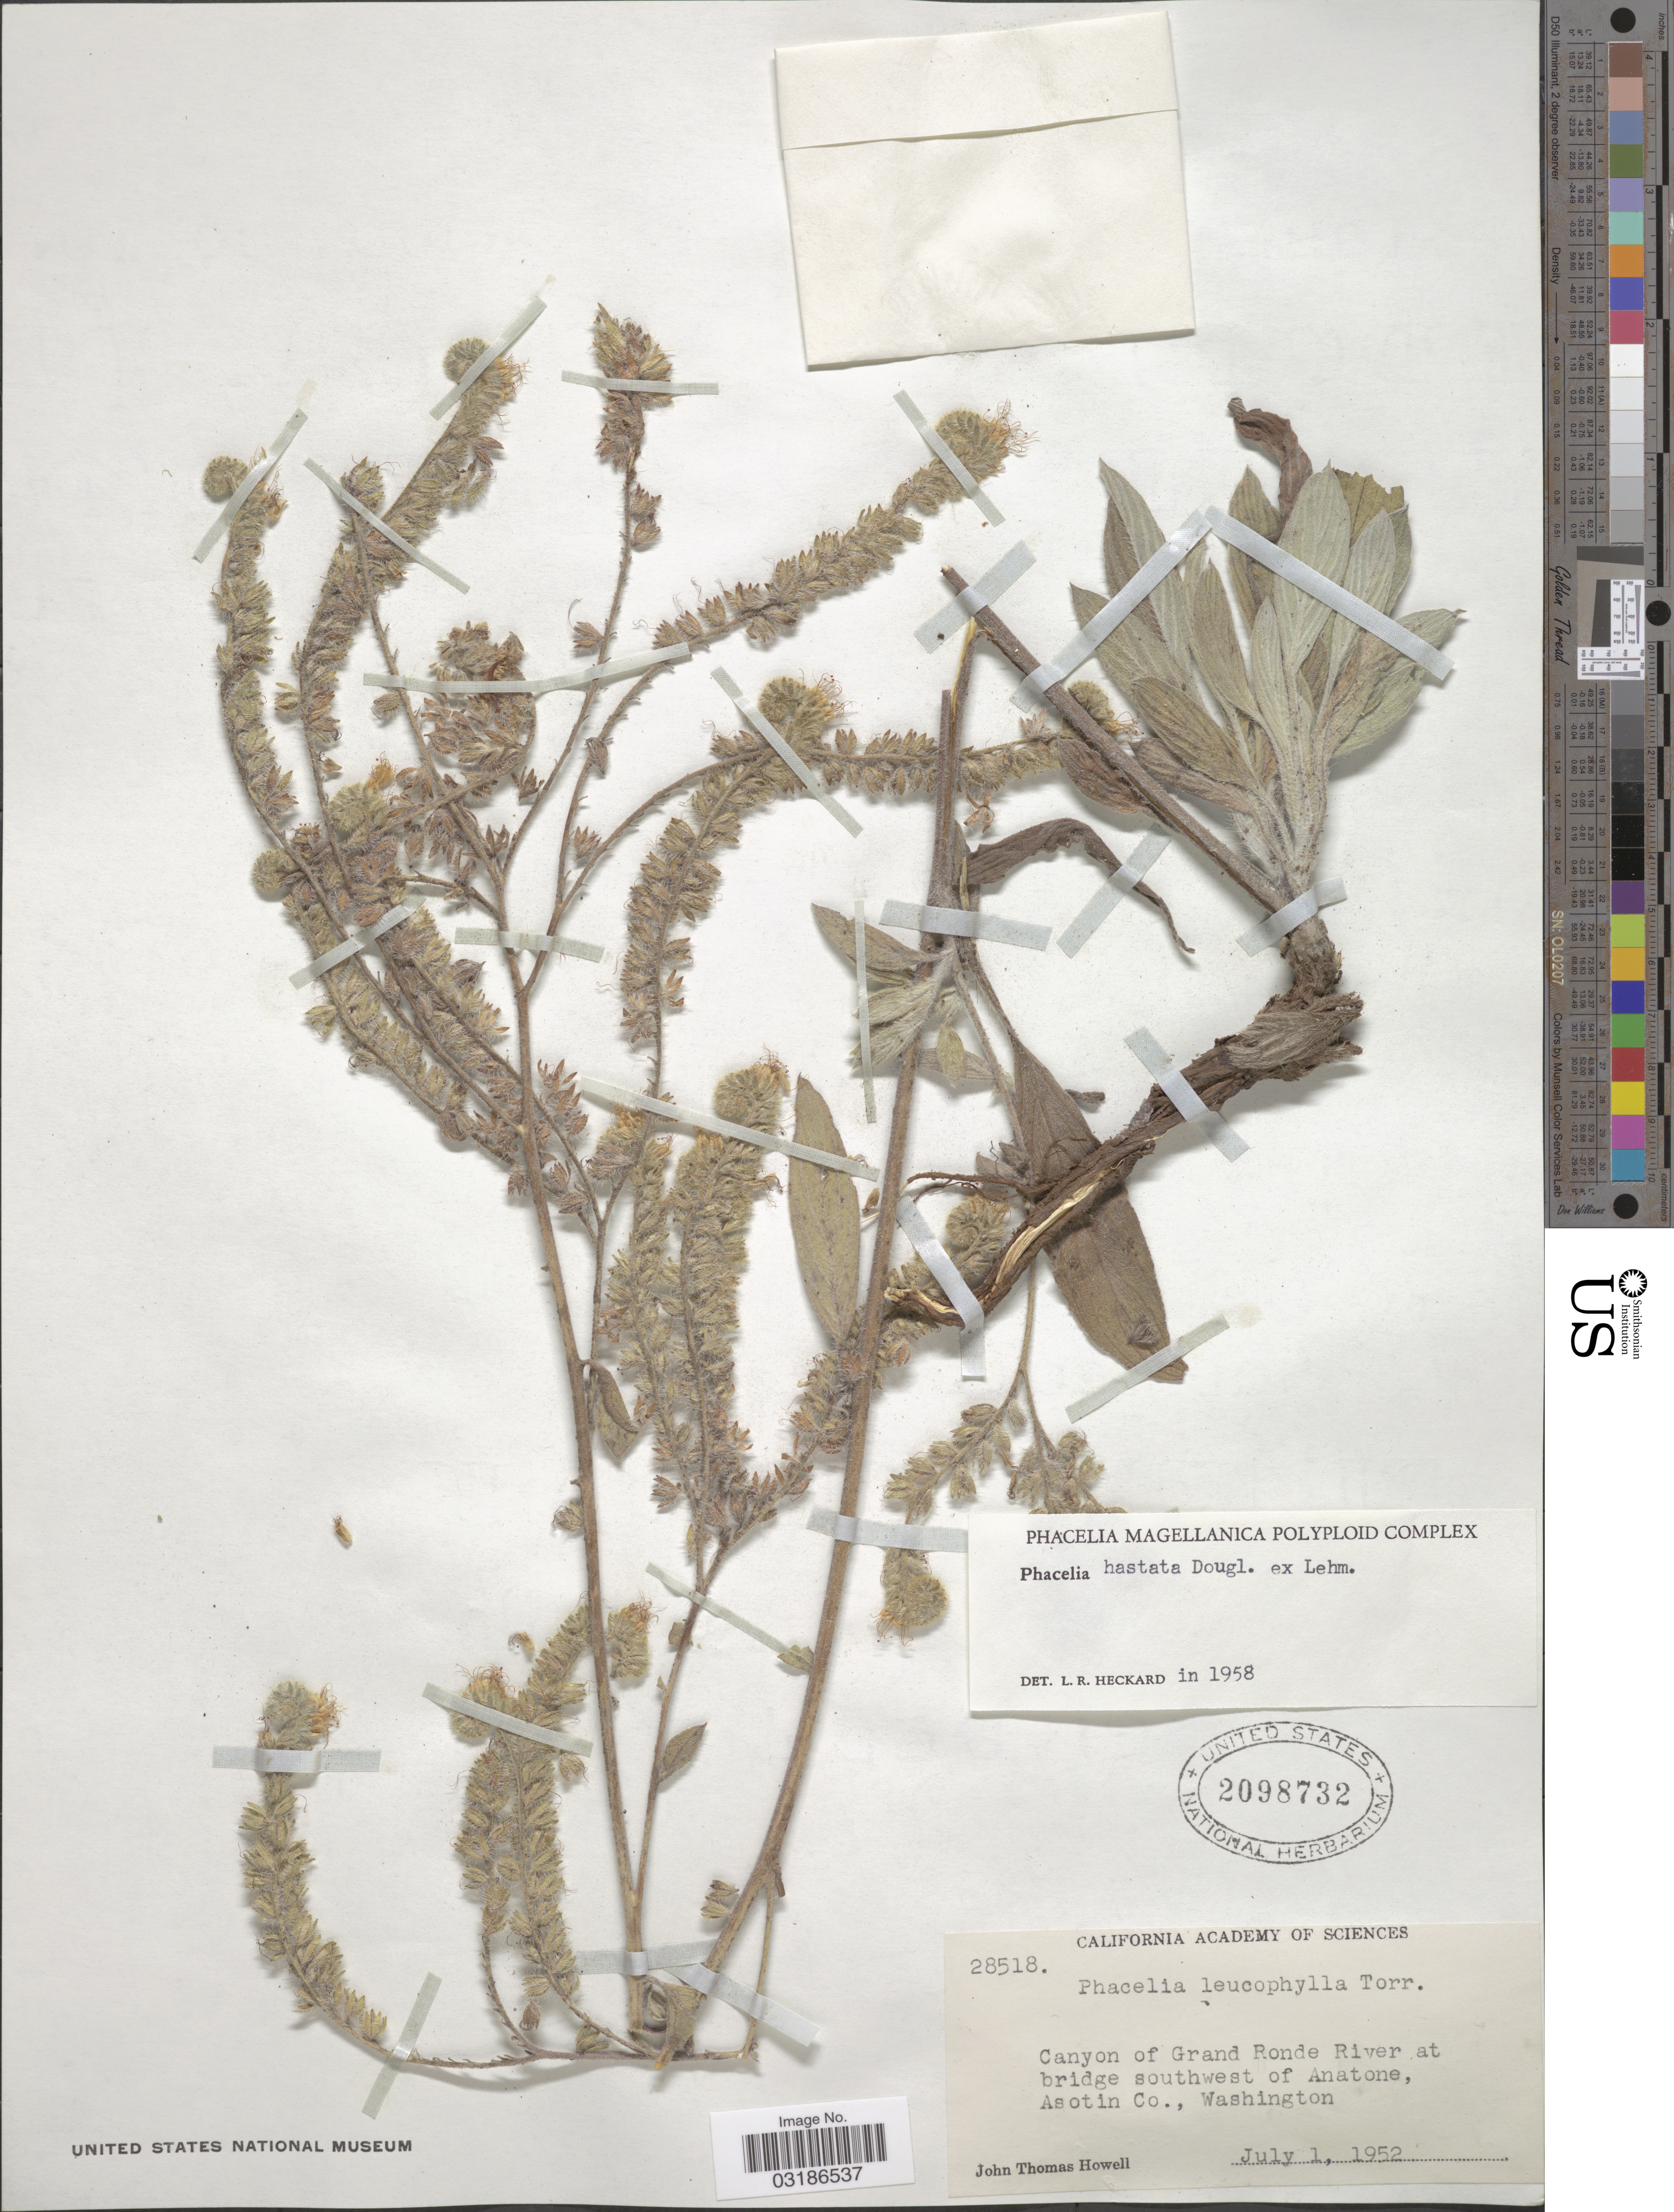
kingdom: Plantae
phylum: Tracheophyta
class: Magnoliopsida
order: Boraginales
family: Hydrophyllaceae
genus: Phacelia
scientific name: Phacelia hastata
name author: Douglas ex Lehm.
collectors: J. T. Howell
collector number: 28518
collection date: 1952-07-01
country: United States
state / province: Washington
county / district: Asotin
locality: Canyon of Grand Ronde River at bridge southwest of Anatone, Asotin Co., Washington.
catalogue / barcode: US 2098732